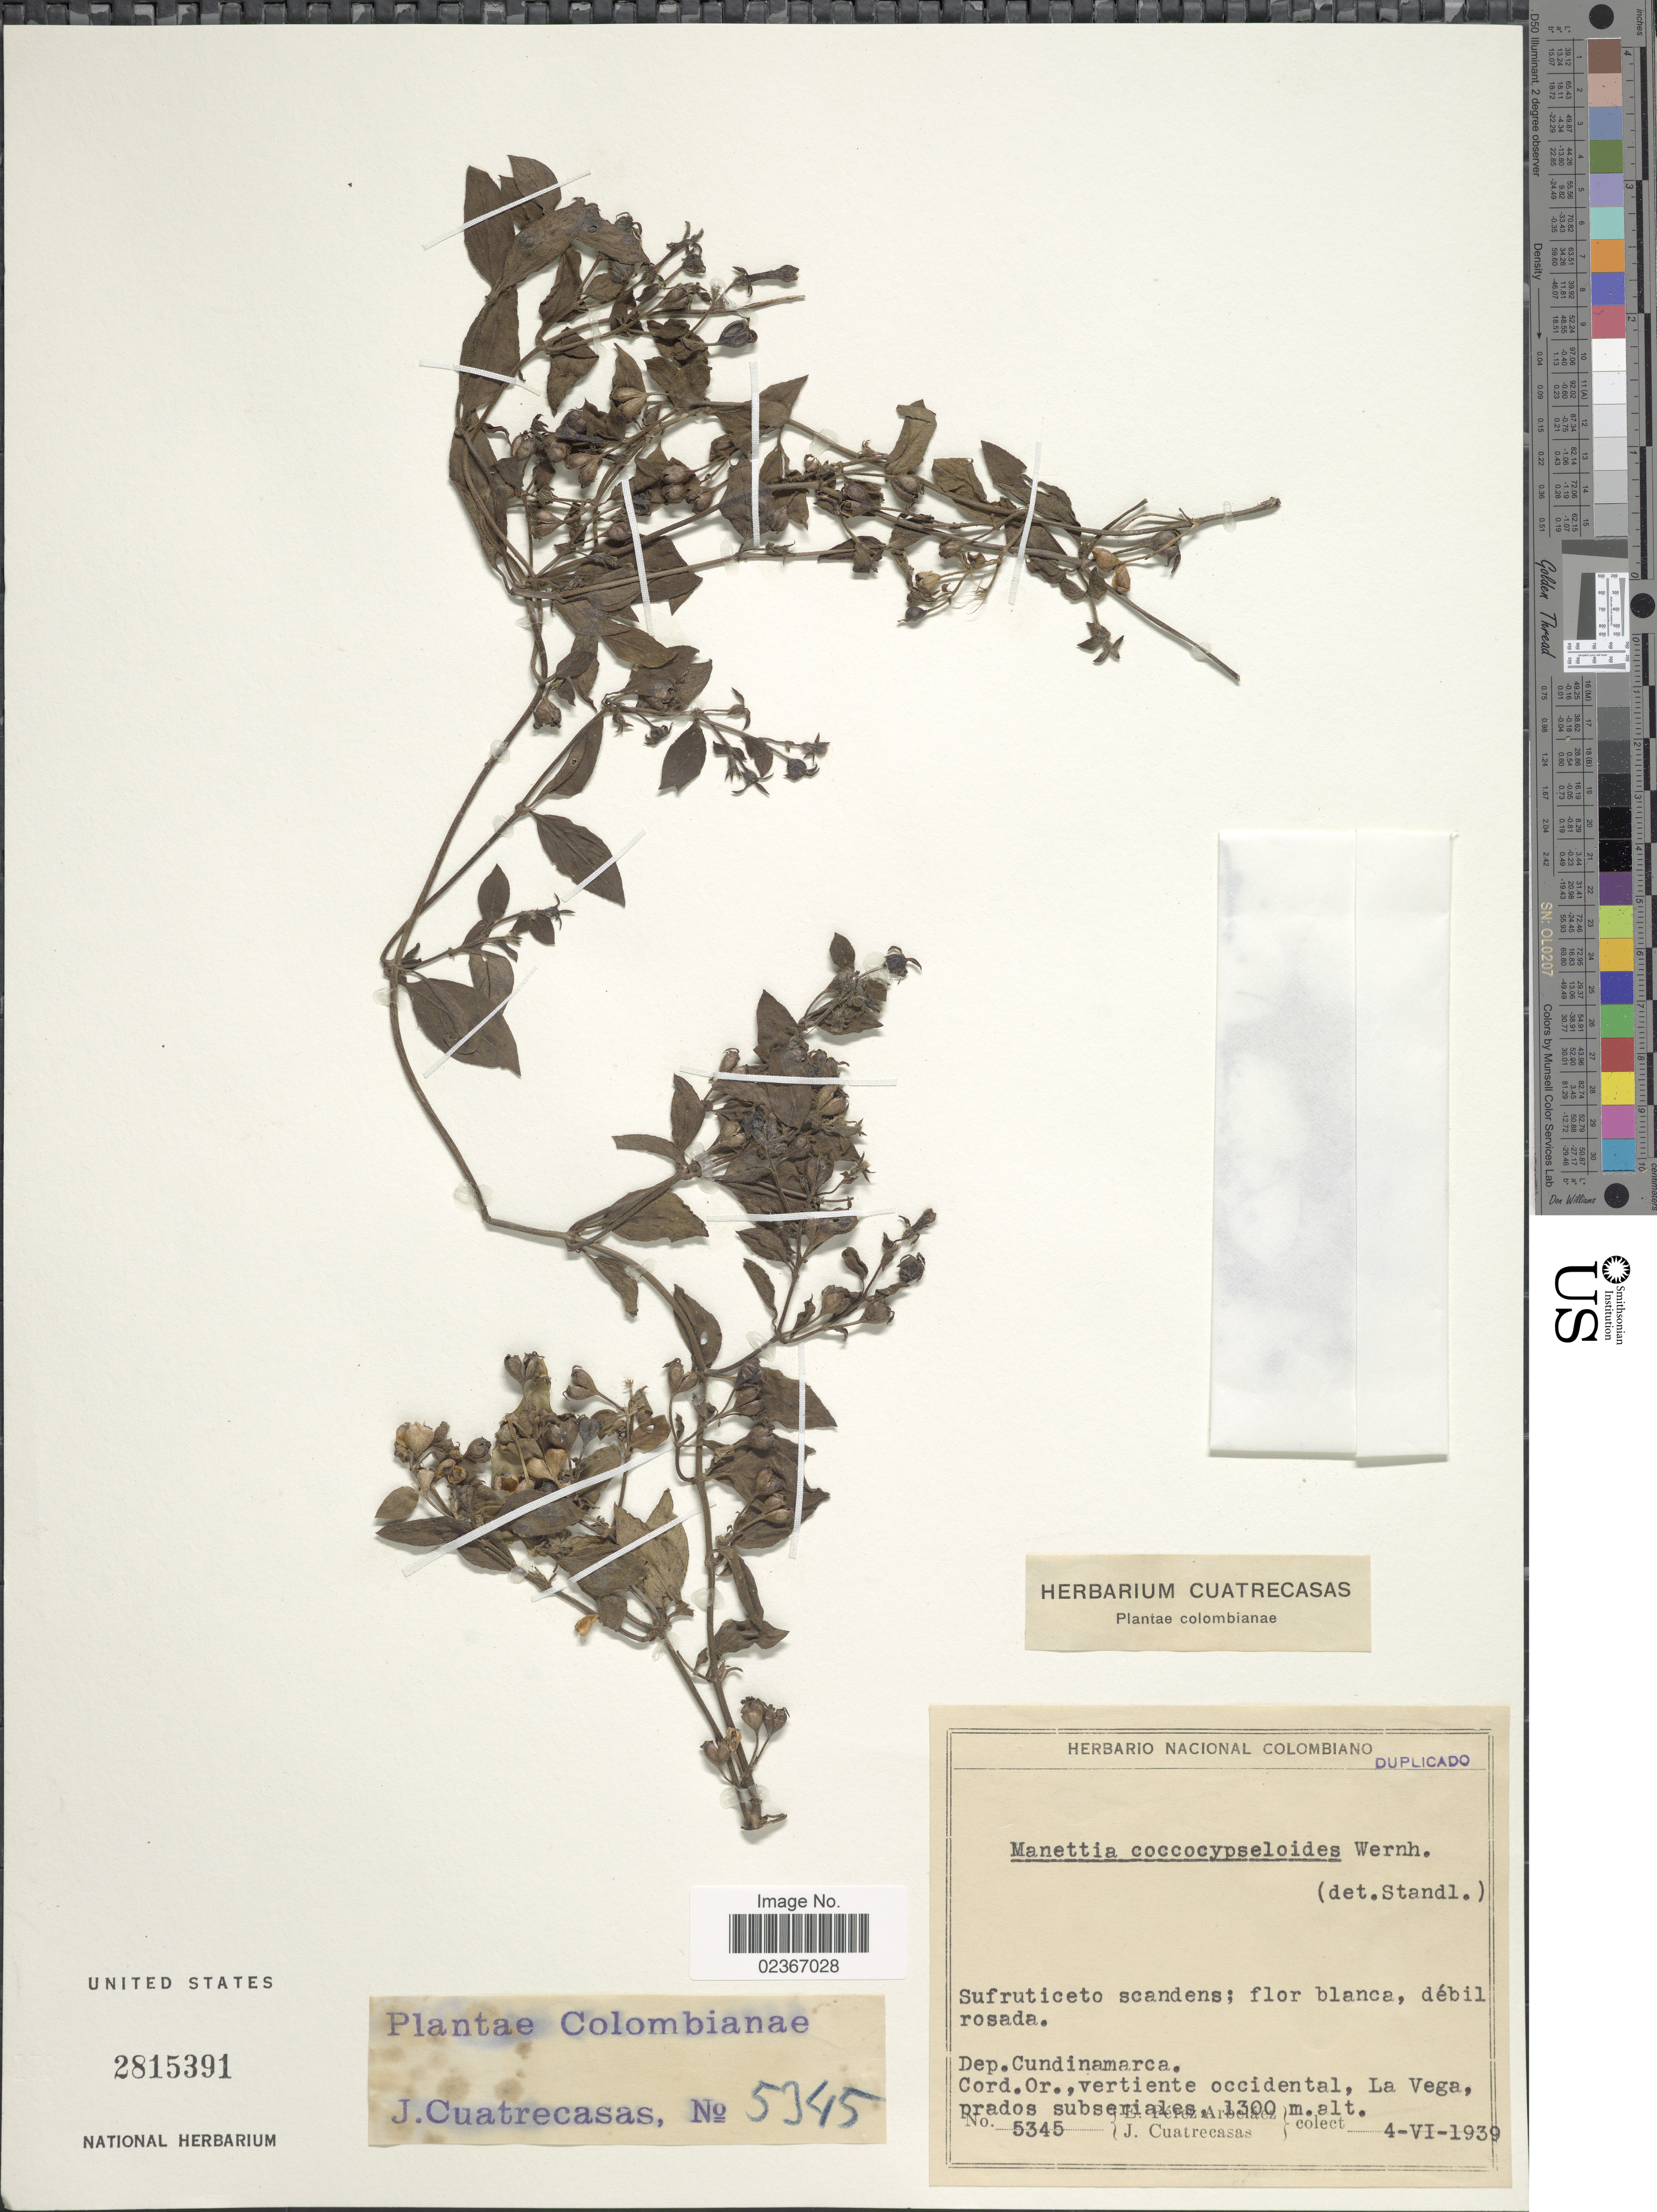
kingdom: Plantae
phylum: Tracheophyta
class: Magnoliopsida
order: Gentianales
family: Rubiaceae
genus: Manettia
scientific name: Manettia coccocypseloides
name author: Wernham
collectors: E. Pérez Arbeláez & J. Cuatrecasas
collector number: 5345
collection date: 1939-06-04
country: Colombia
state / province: Cundinamarca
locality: Dep. Cundinamarca. Cord. Or., vertiente occidental, La Vega, prados subseriales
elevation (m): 1300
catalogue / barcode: US 2815391